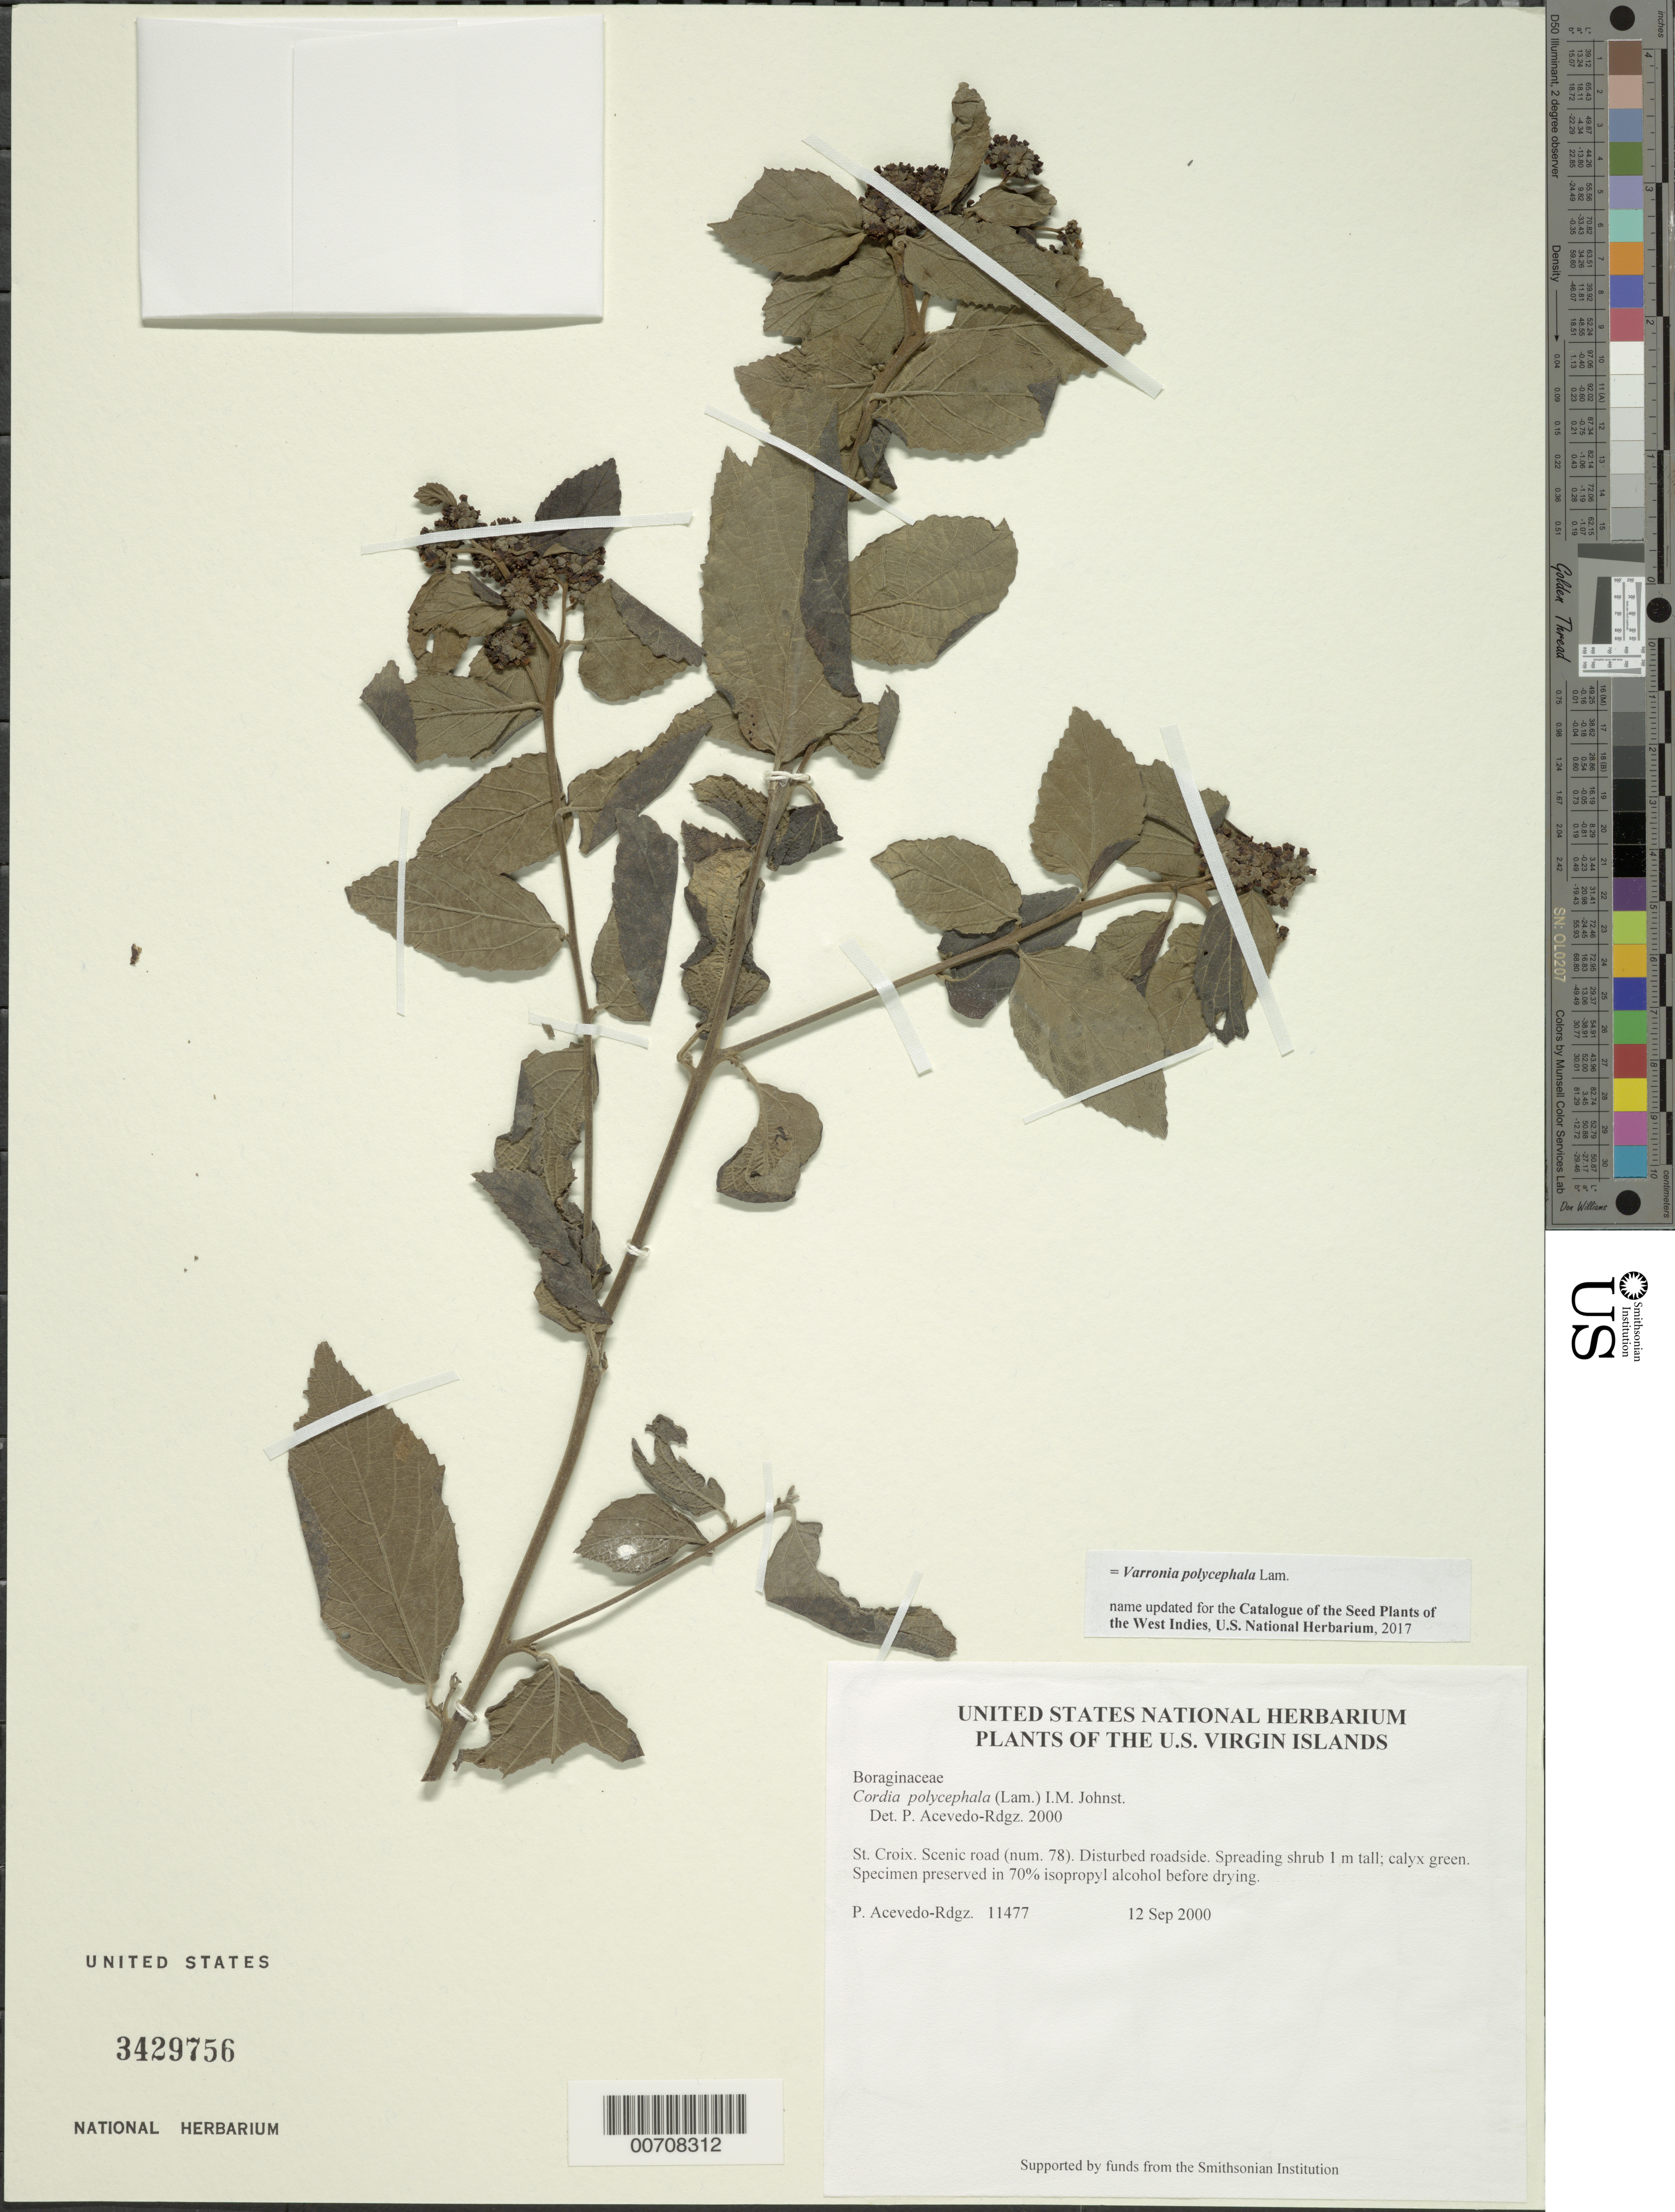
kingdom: Plantae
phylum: Tracheophyta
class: Magnoliopsida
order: Boraginales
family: Cordiaceae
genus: Varronia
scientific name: Varronia polycephala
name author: Lam.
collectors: P. Acevedo-Rodr.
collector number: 11477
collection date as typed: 12 Sep 2000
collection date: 2000-09-12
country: U.S. Virgin Islands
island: St. Croix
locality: Scenic road (num. 78).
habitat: Disturbed roadside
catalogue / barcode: US 3429756